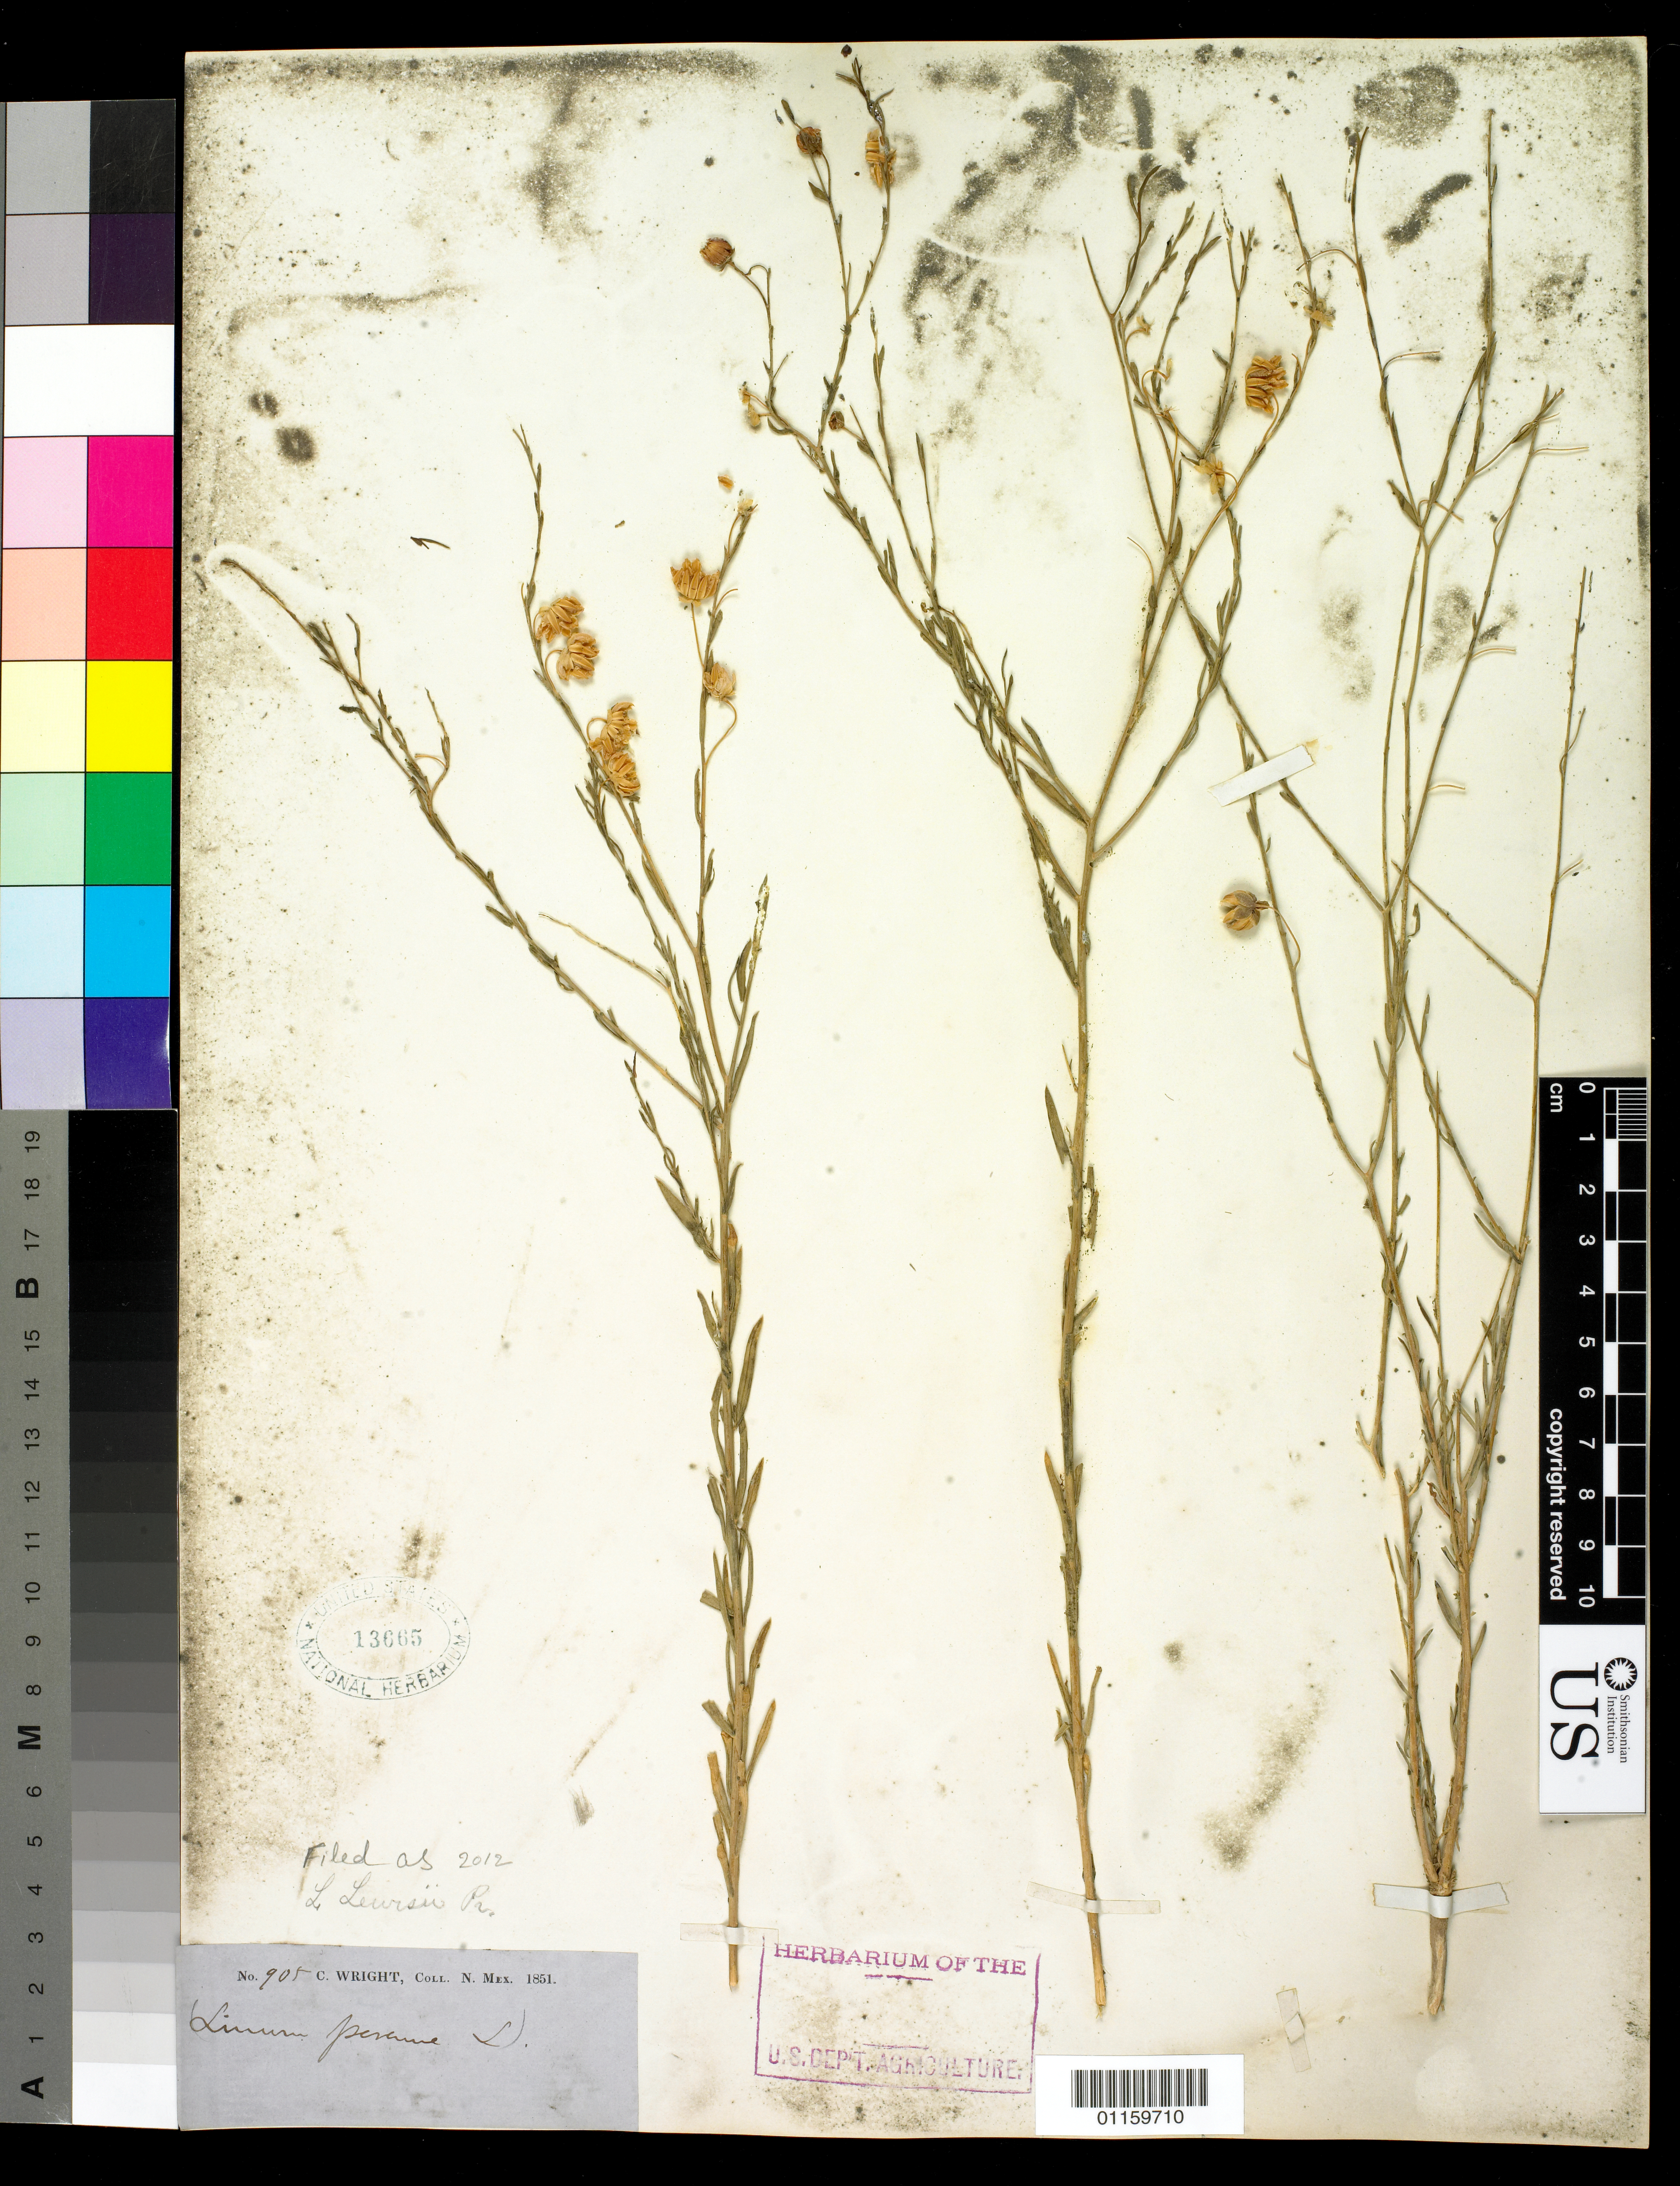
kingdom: Plantae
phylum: Tracheophyta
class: Magnoliopsida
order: Malpighiales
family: Linaceae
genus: Linum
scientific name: Linum lewisii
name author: Pursh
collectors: C. Wright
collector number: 905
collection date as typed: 1851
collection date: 1851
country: United States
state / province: New Mexico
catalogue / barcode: US 13665